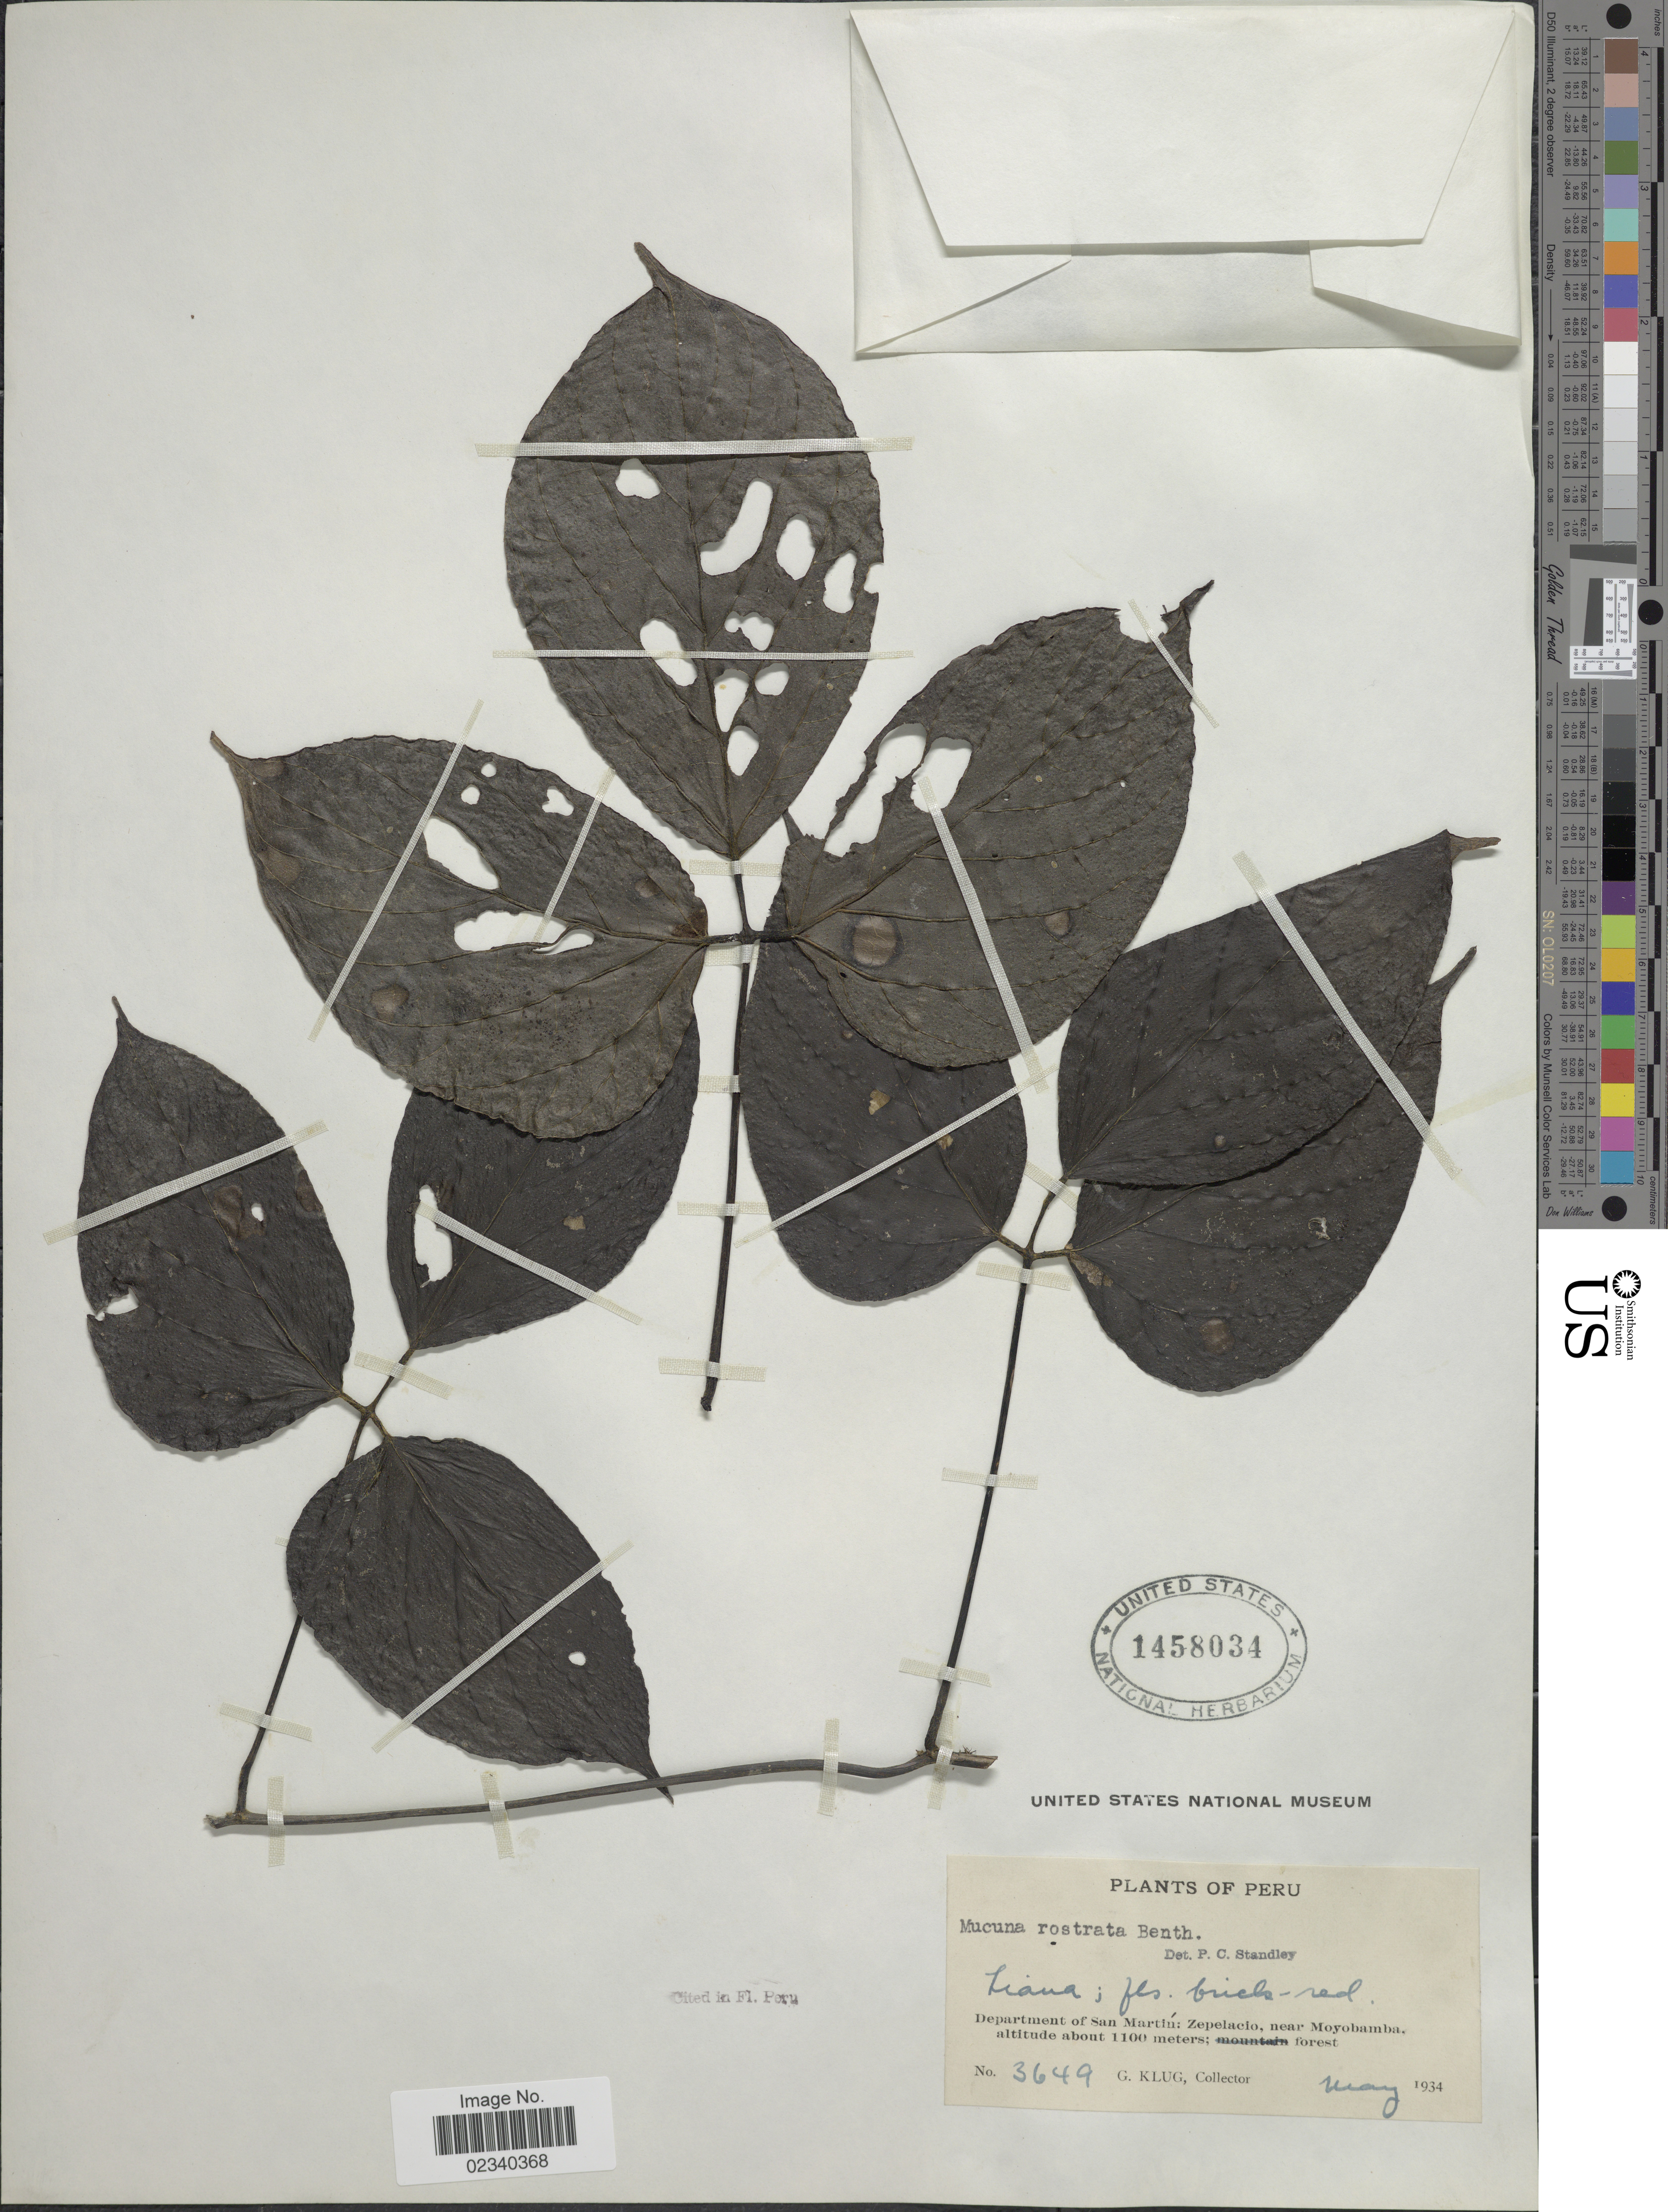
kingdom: Plantae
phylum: Tracheophyta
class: Magnoliopsida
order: Fabales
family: Fabaceae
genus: Mucuna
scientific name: Mucuna rostrata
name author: Benth.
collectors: G. Klug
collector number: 3649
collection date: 1964-05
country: Peru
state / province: San Martín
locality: Department of San Martin: Zepelacio, near Moyobamba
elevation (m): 1100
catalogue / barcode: US 1458034